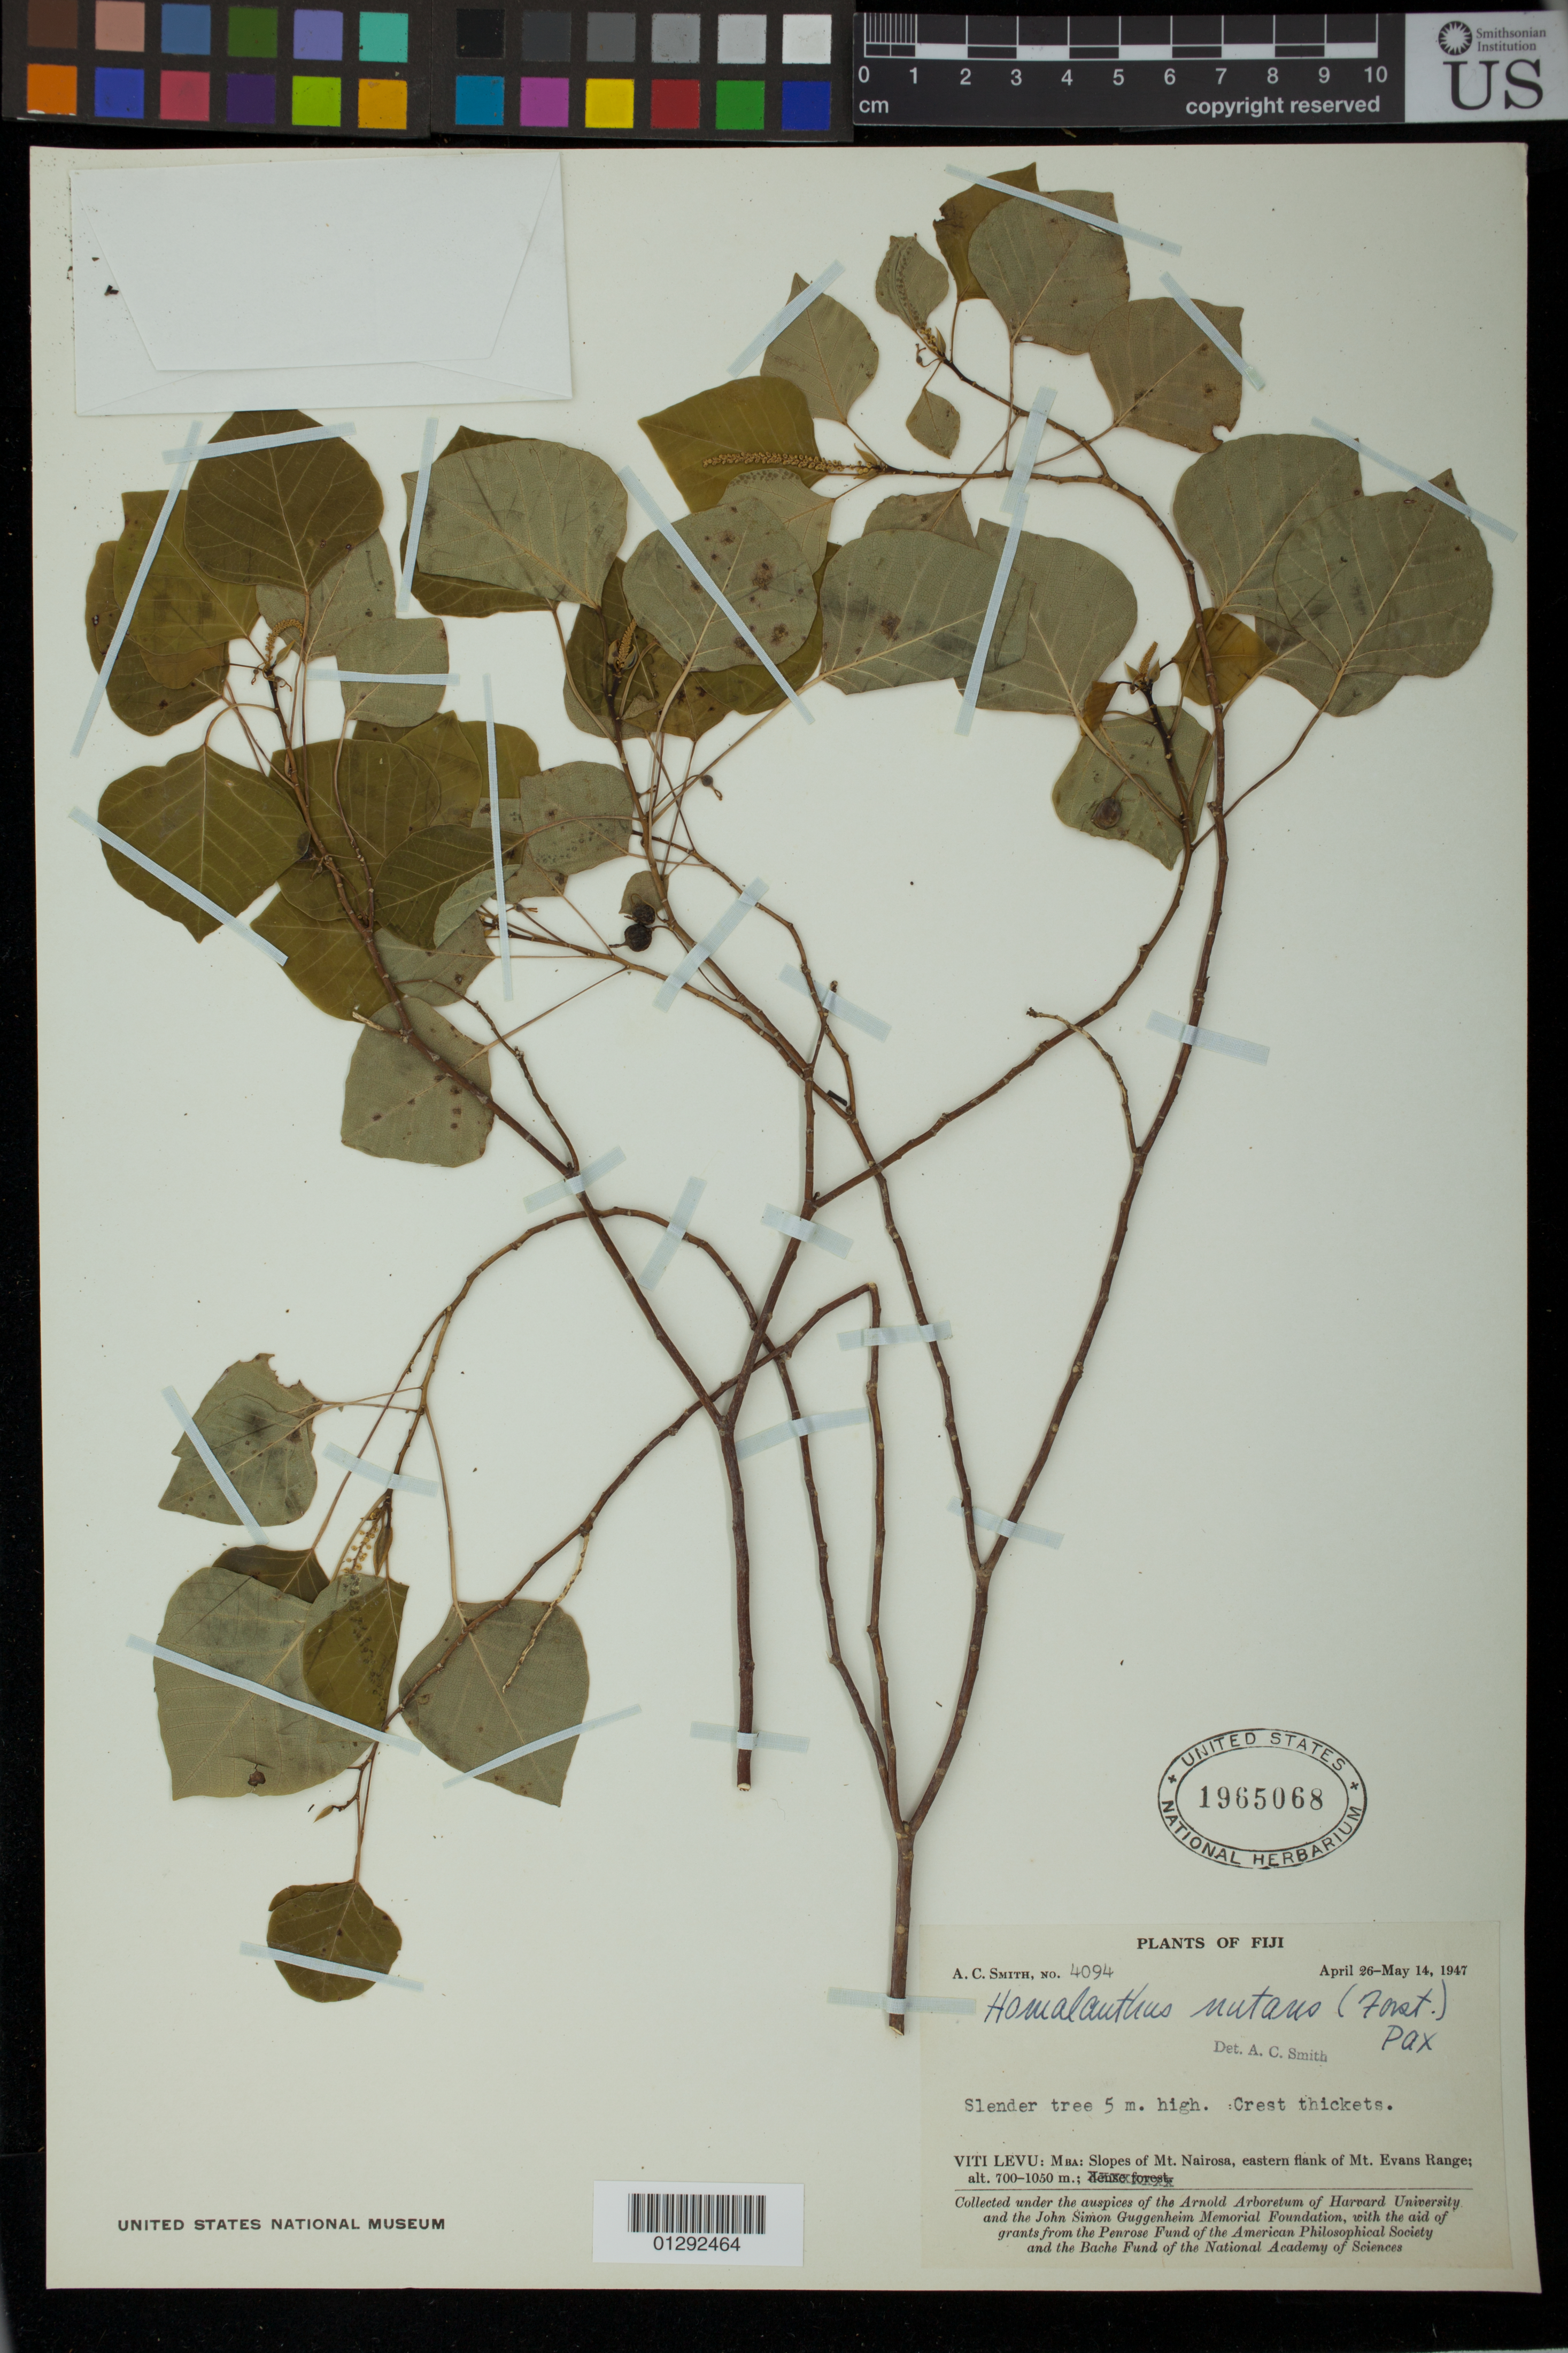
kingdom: Plantae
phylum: Tracheophyta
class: Magnoliopsida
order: Malpighiales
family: Euphorbiaceae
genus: Homalanthus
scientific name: Homalanthus nutans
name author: (G. Forst.) Guill.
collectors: A. C. Smith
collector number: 4094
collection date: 1947-04-26/1947-05-14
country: Fiji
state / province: Western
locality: Mba: Slopes of Mt. Nairosa, eastern flank of Mt. Evans Range. Viti Levu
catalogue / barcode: US 1965068